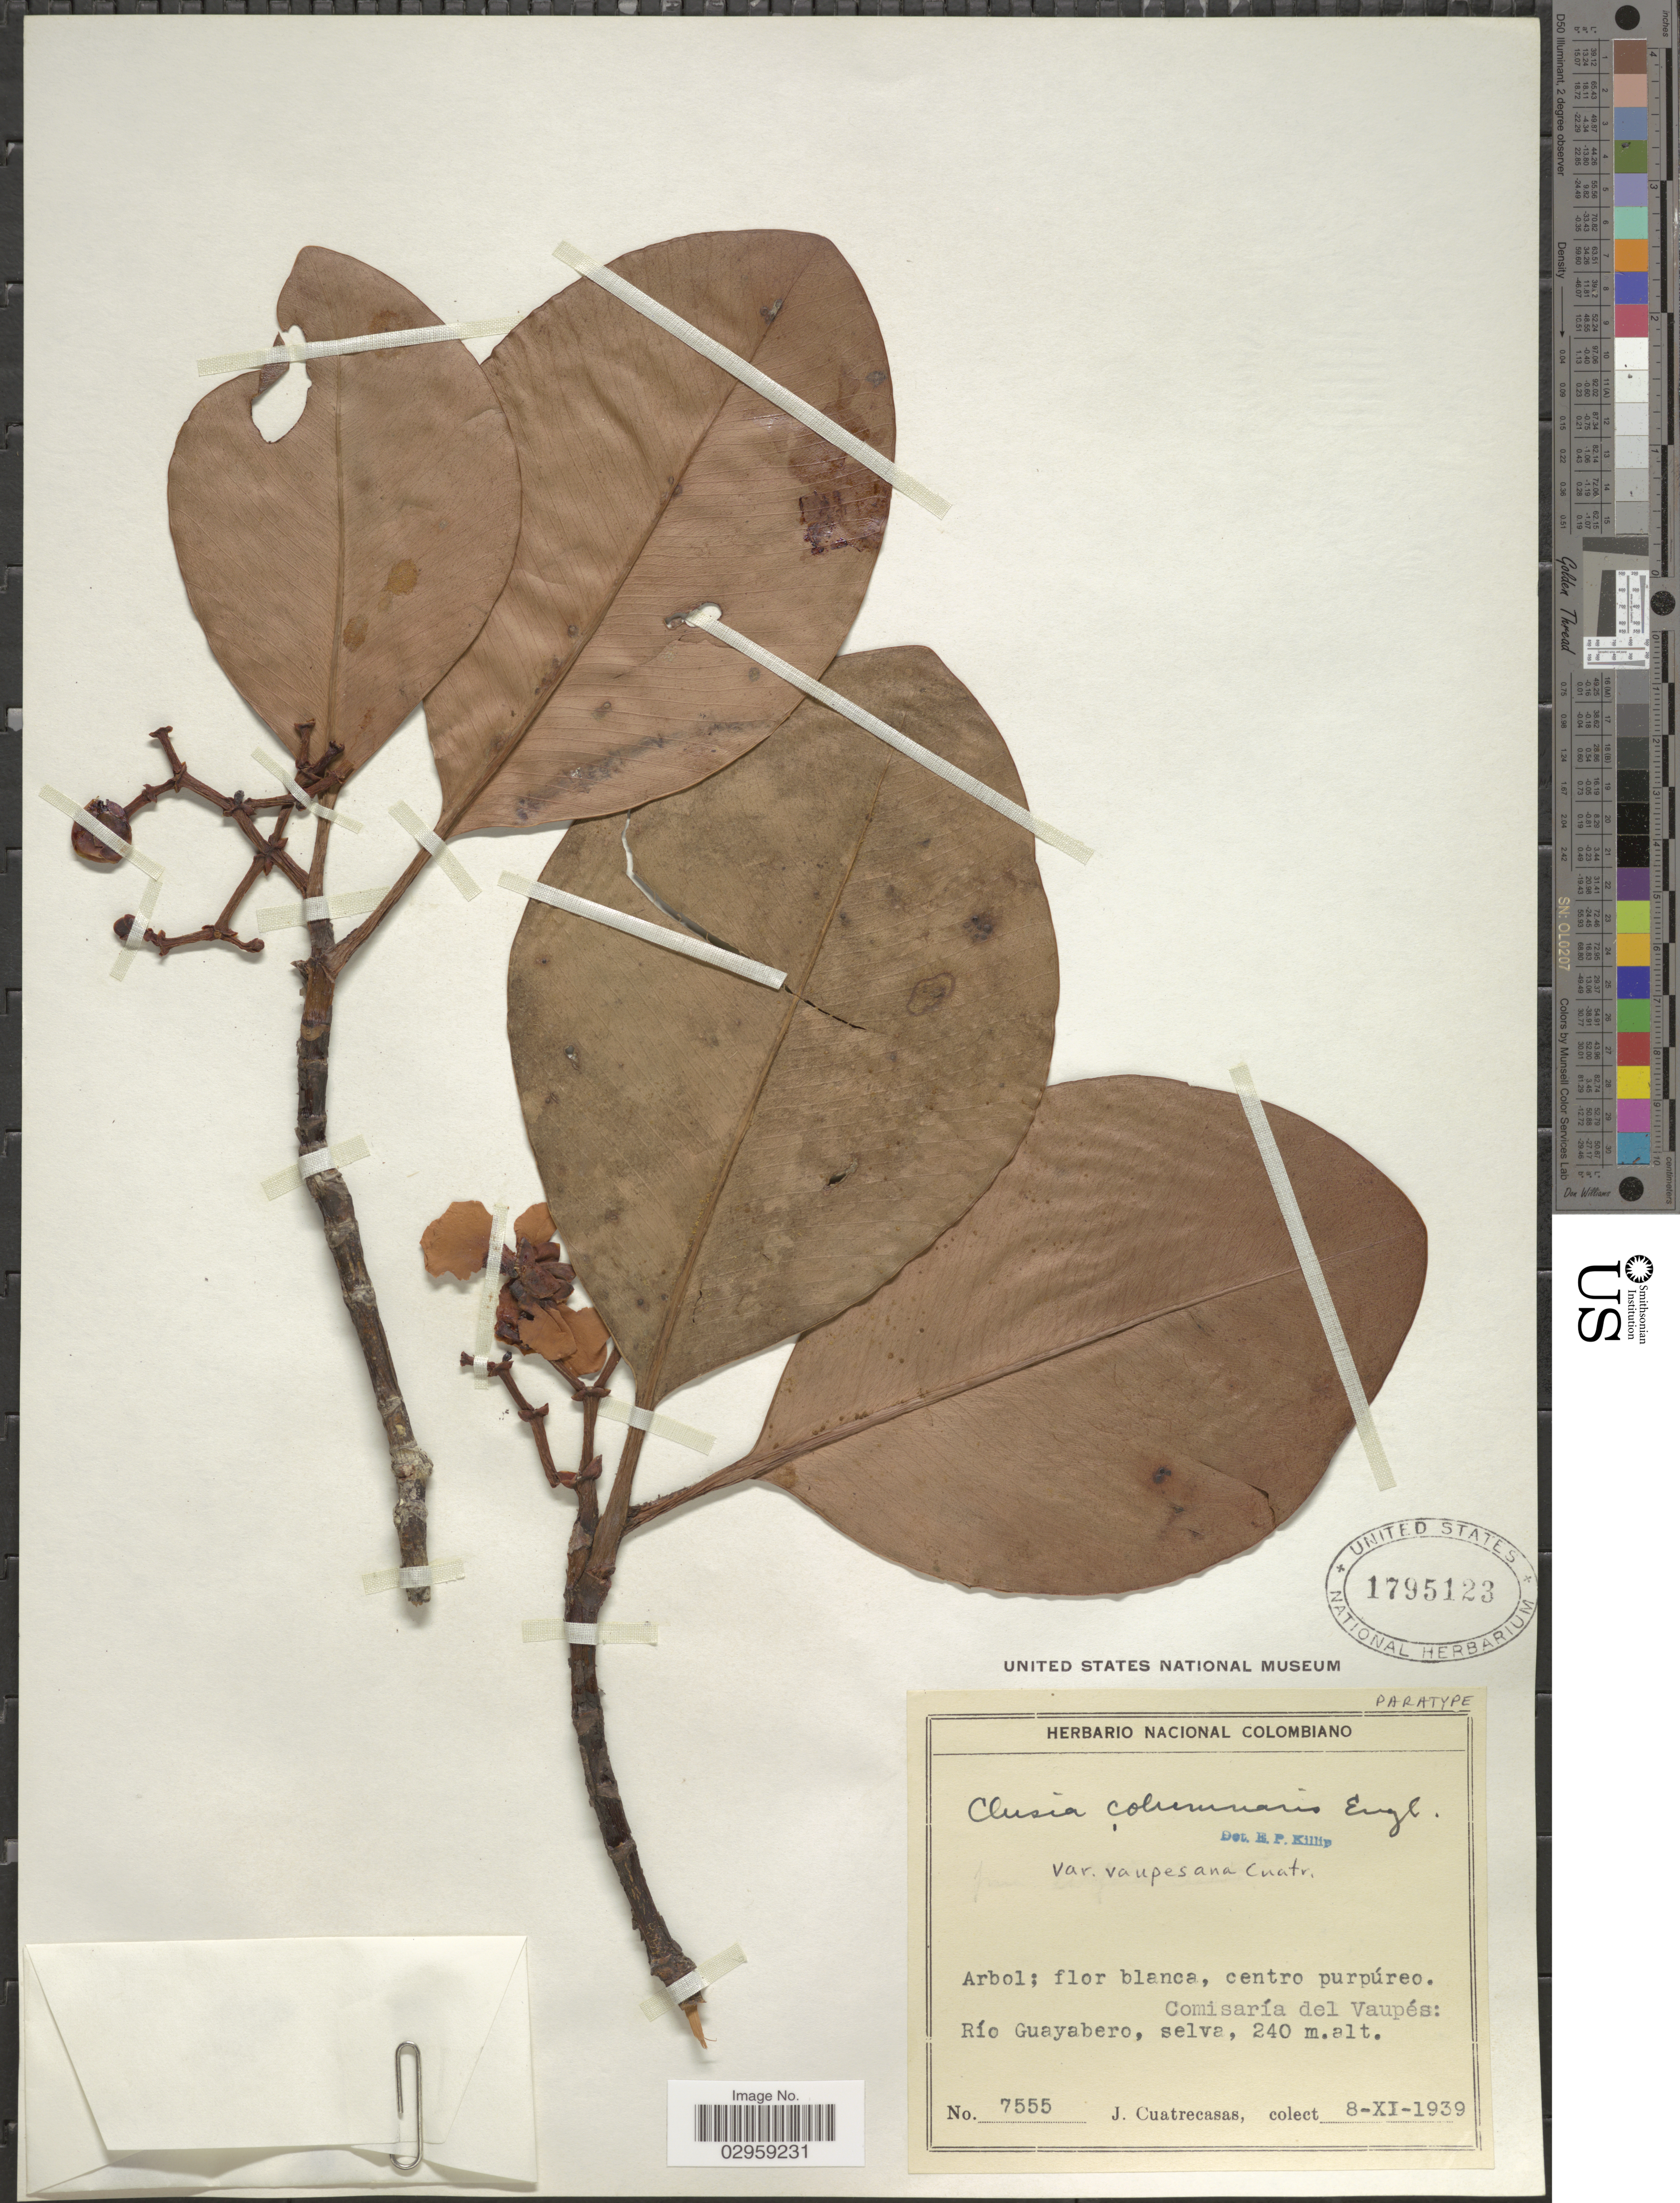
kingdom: Plantae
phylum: Tracheophyta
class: Magnoliopsida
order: Malpighiales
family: Clusiaceae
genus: Clusia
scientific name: Clusia columnaris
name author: Engl.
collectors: J. Cuatrecasas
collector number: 7555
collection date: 1939-11-08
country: Colombia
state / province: Vaupés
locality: Comisaría del Vaupés: Río Guayabero.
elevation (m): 240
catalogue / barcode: US 1795123